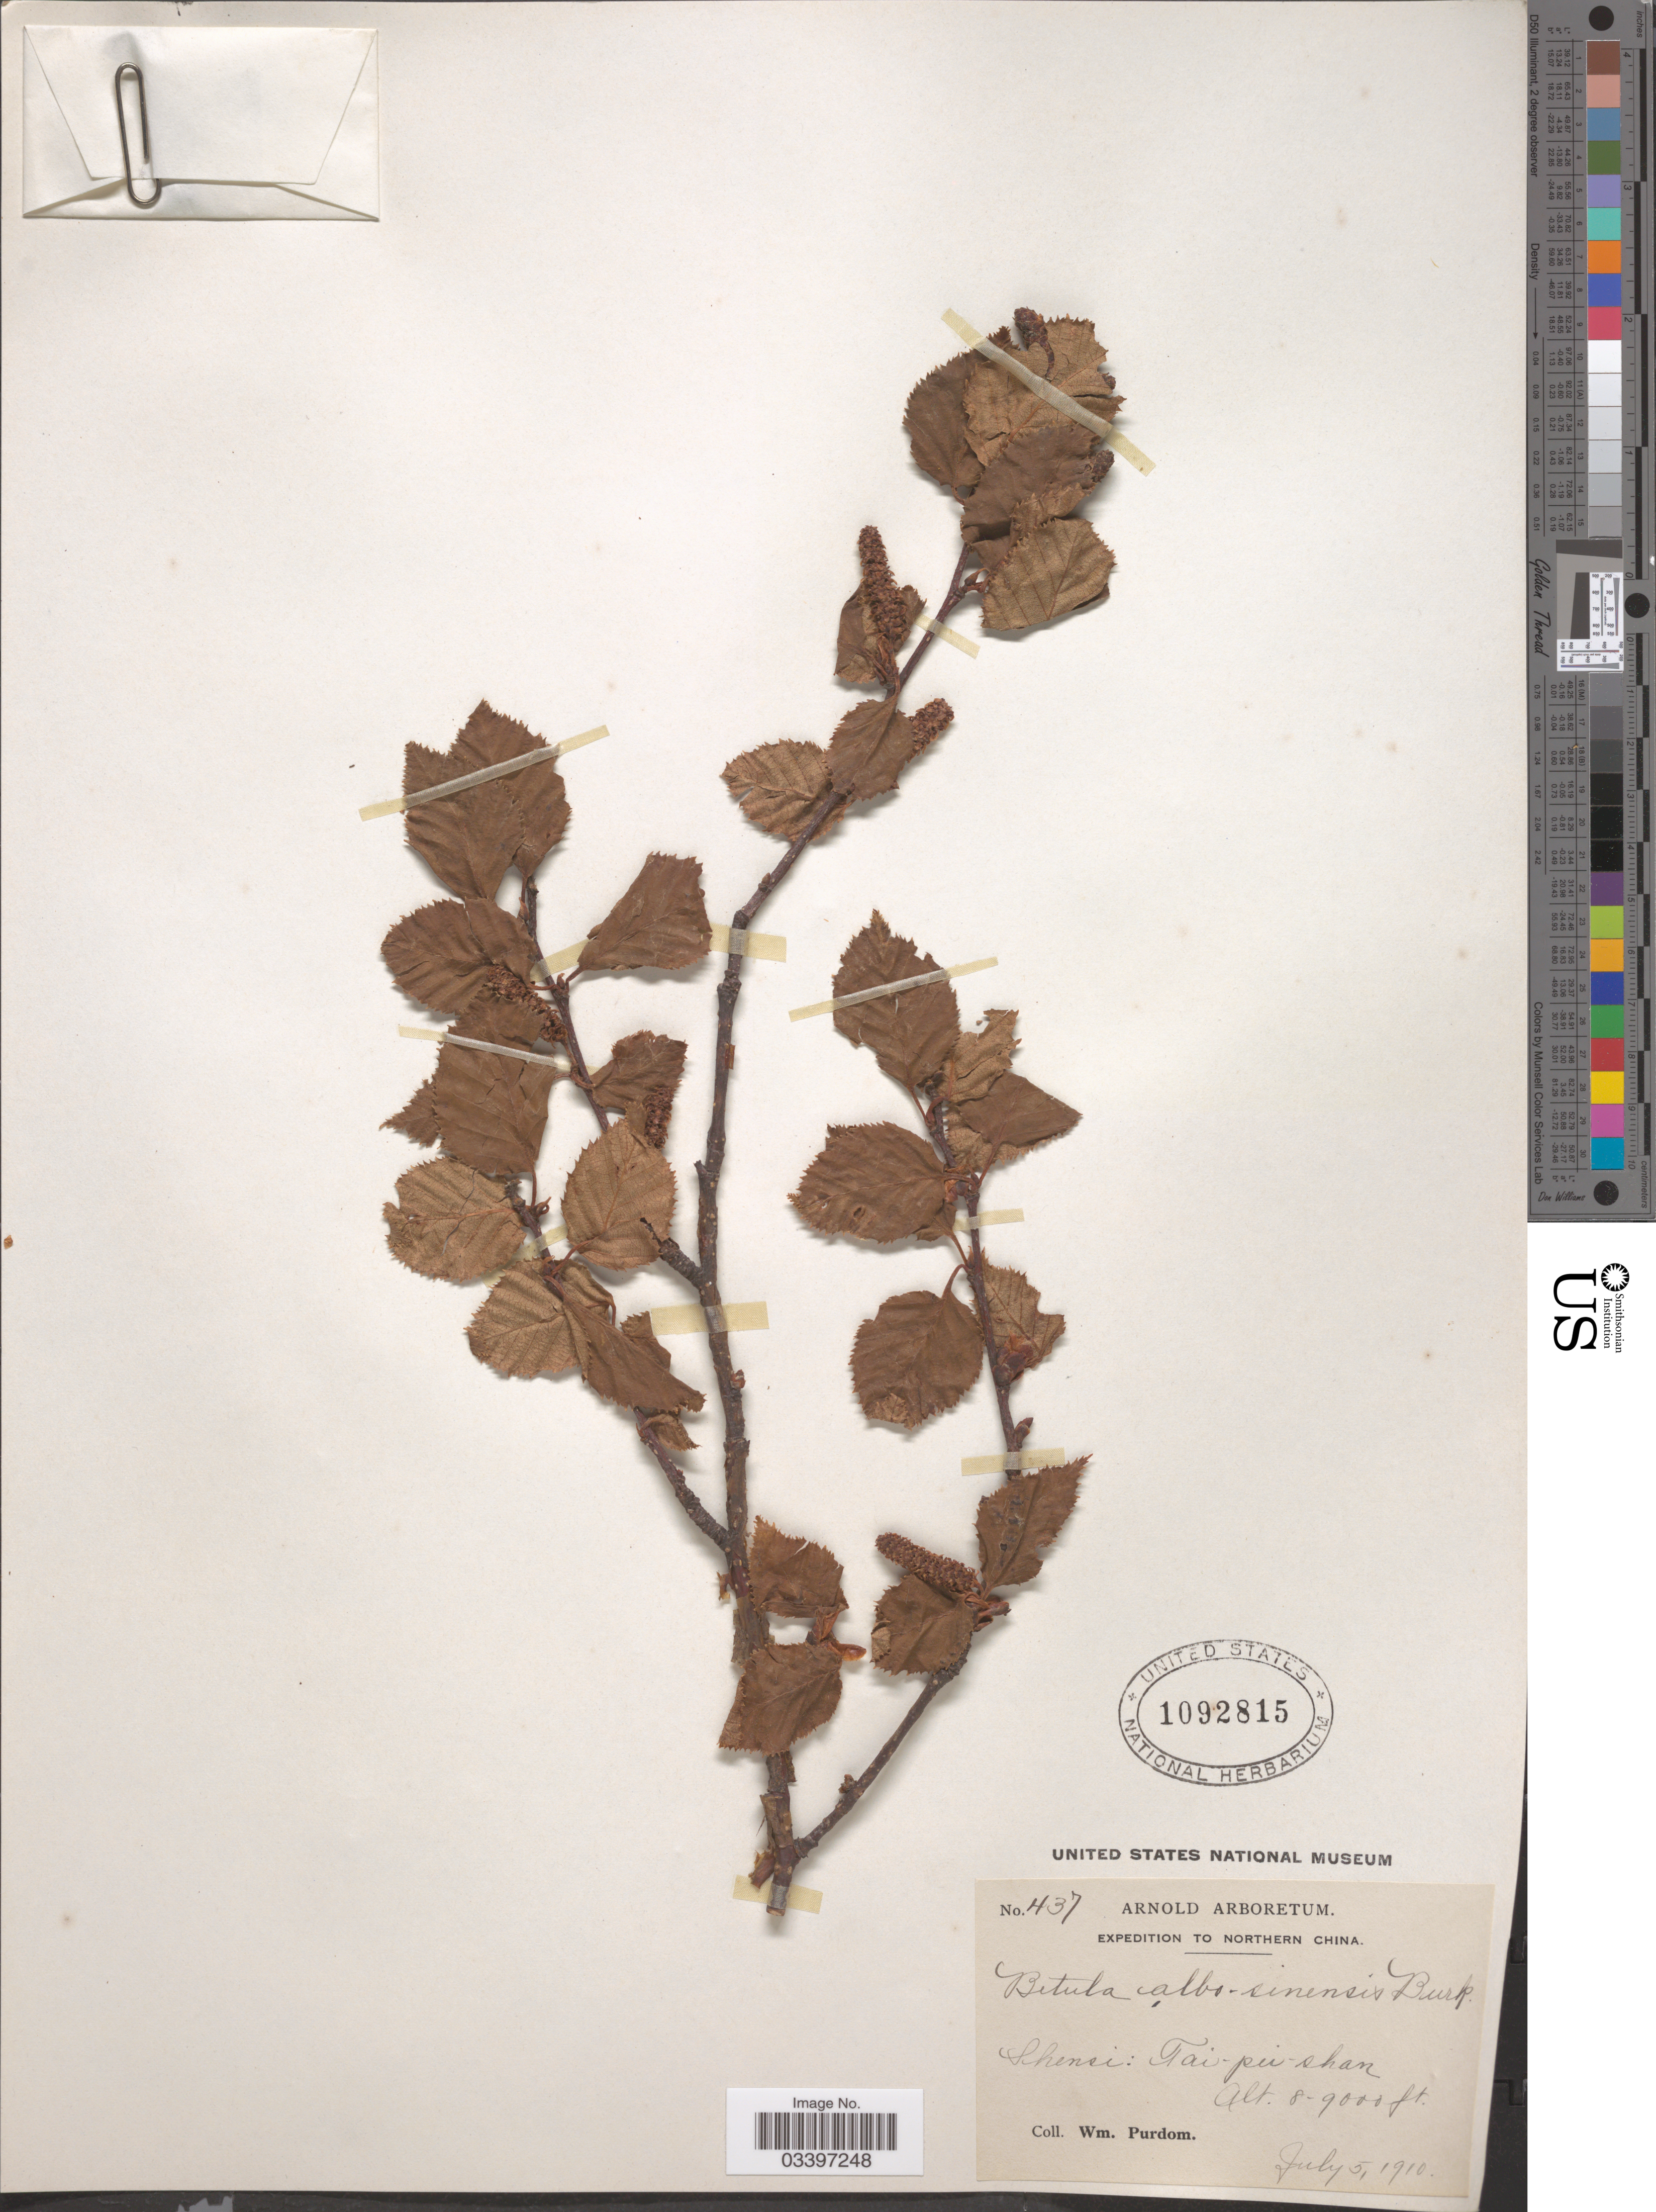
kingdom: Plantae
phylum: Tracheophyta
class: Magnoliopsida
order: Fagales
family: Betulaceae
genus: Betula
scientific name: Betula albosinensis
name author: Burkill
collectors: W. Purdom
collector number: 437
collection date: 1910-07-05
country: China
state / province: Shaanxi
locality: Northern China. Shensi: Tai-pei-shan.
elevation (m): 2438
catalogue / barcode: US 1092815